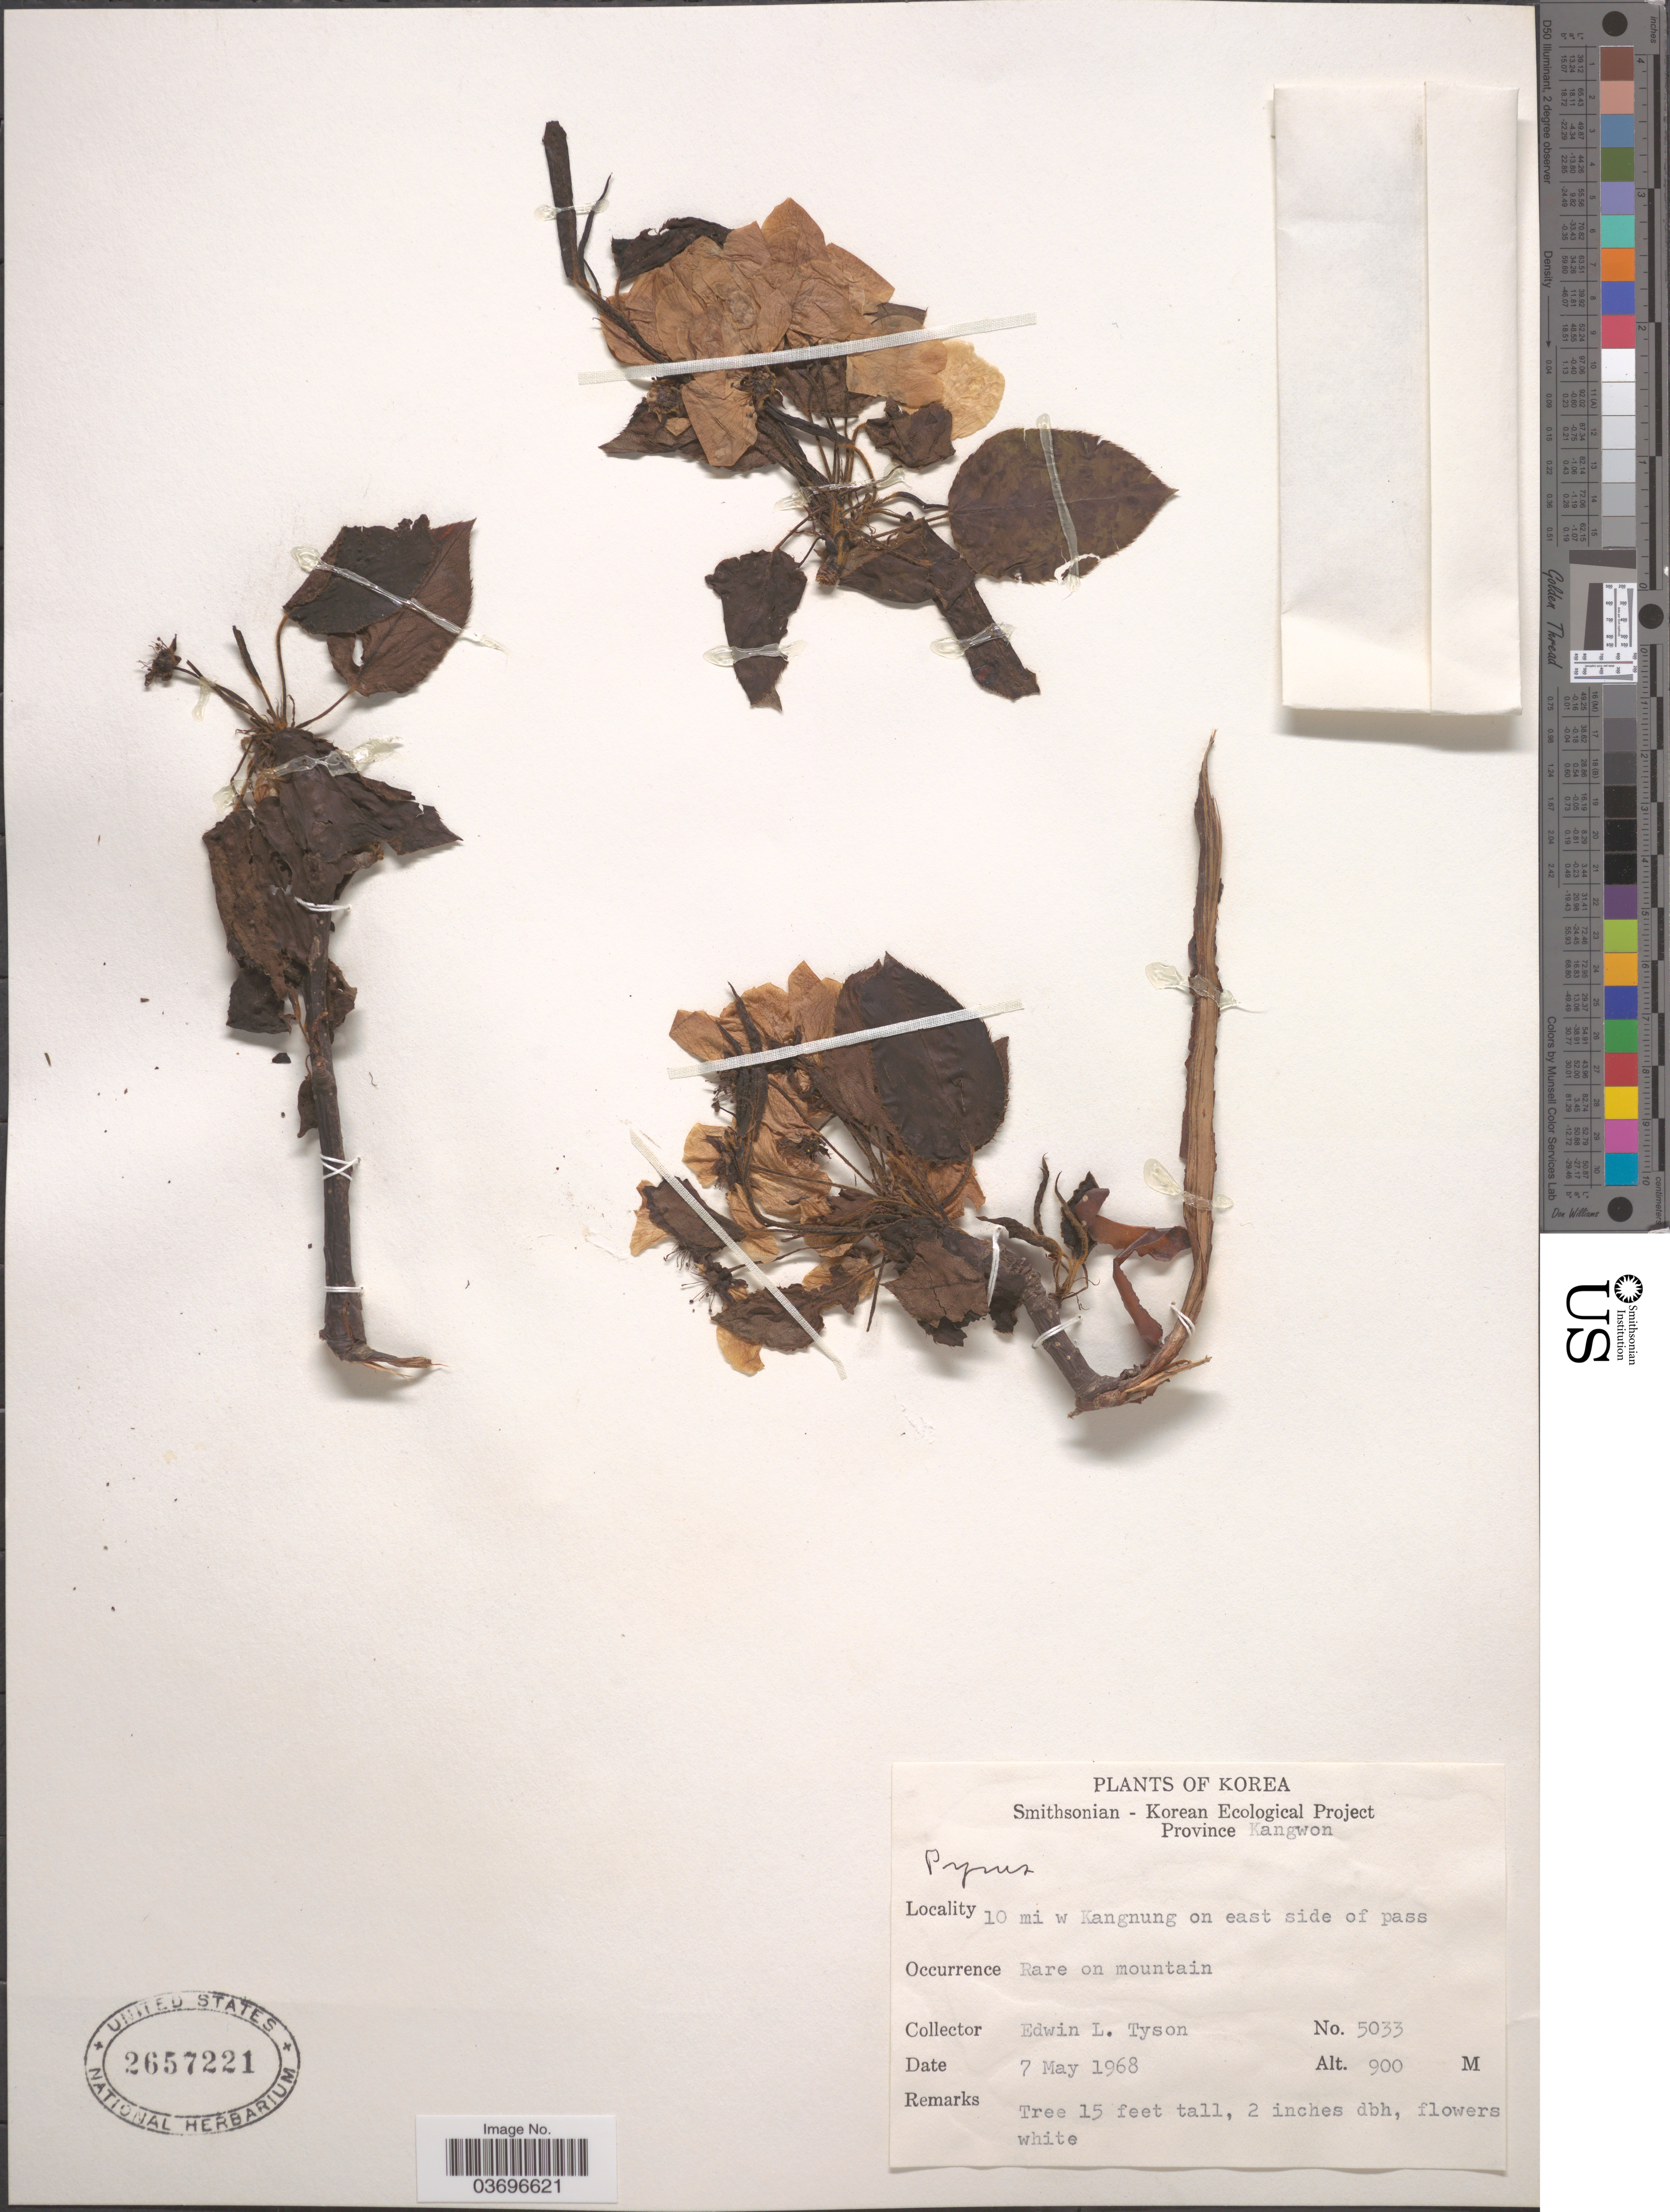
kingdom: Plantae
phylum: Tracheophyta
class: Magnoliopsida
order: Rosales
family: Rosaceae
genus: Pyrus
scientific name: Pyrus sp.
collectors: E. L. Tyson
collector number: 5033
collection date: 1968-05-07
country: North Korea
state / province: Kangwon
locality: Korea. 10 mi w Kangnung on east side of pass.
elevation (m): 900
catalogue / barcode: US 2657221